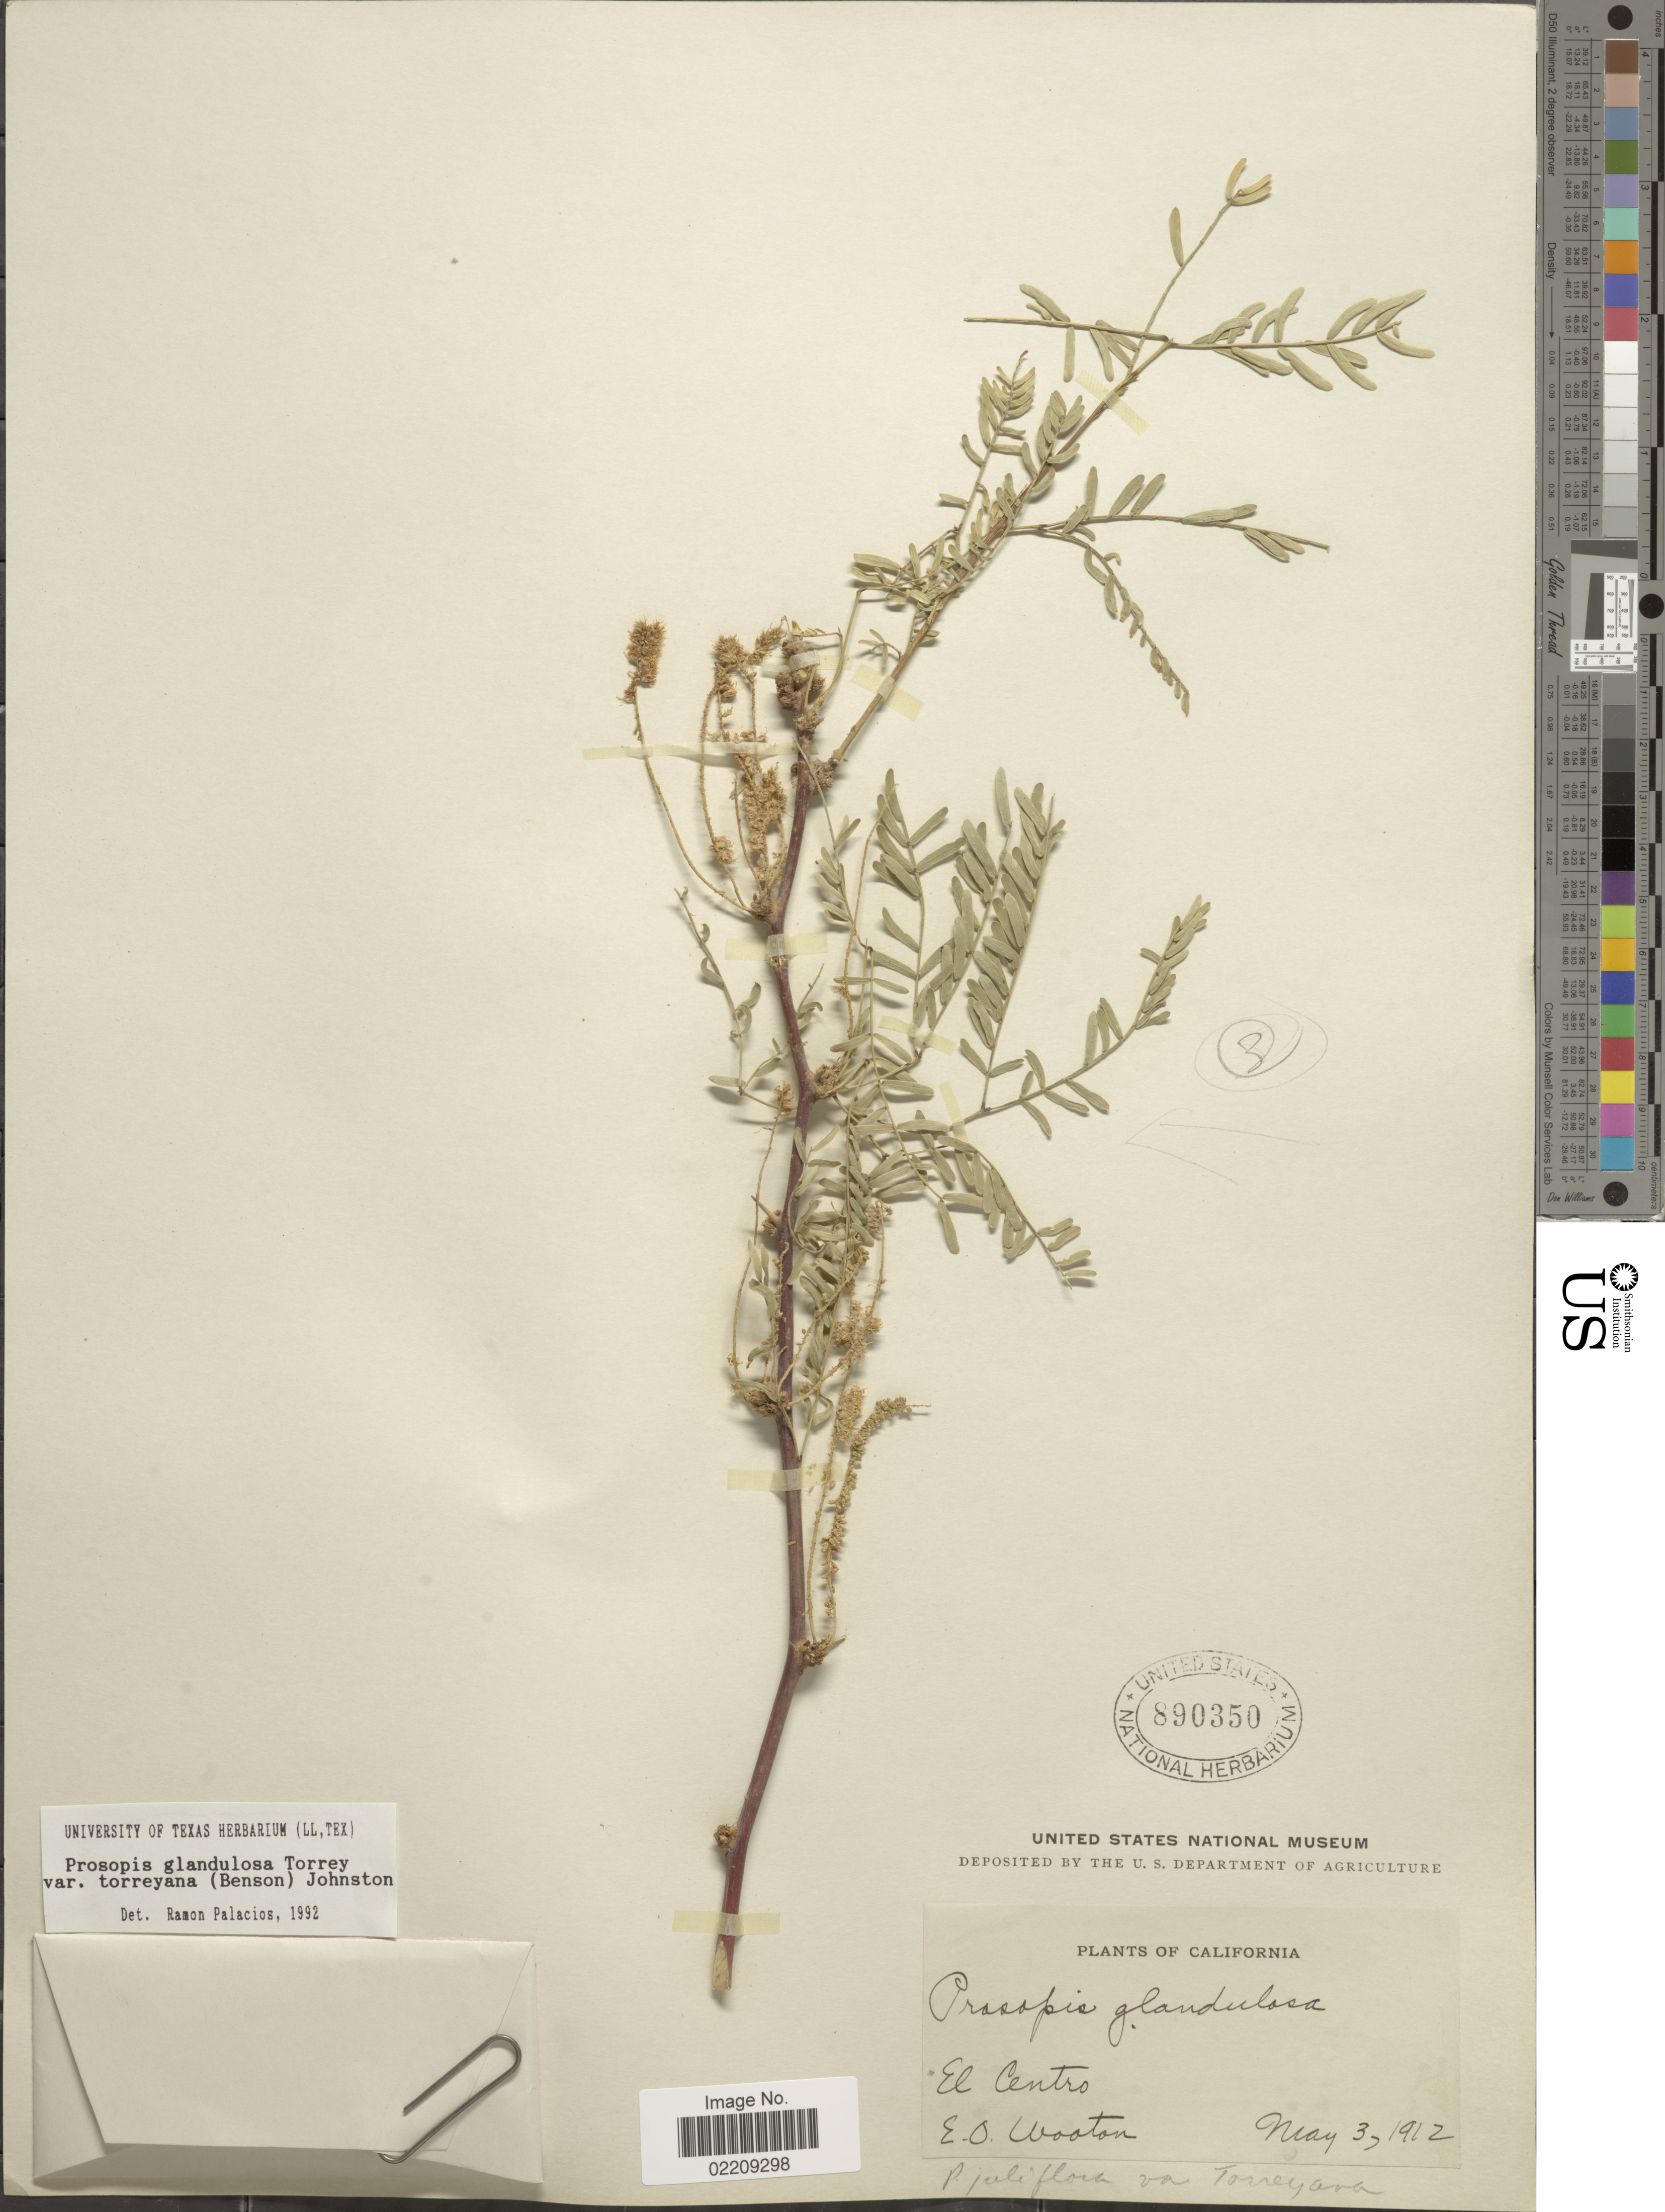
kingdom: Plantae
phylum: Tracheophyta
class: Magnoliopsida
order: Fabales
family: Fabaceae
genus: Neltuma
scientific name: Neltuma odorata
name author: (Torr. & Frém.) C. E. Hughes & G.P. Lewis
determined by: Strong, Mark T., (BOT), Smithsonian Institution - National Museum of Natural History (UNITED STATES)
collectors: E. O. Wooton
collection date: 1912-05-03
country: United States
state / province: California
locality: El Centro.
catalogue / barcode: US 890350